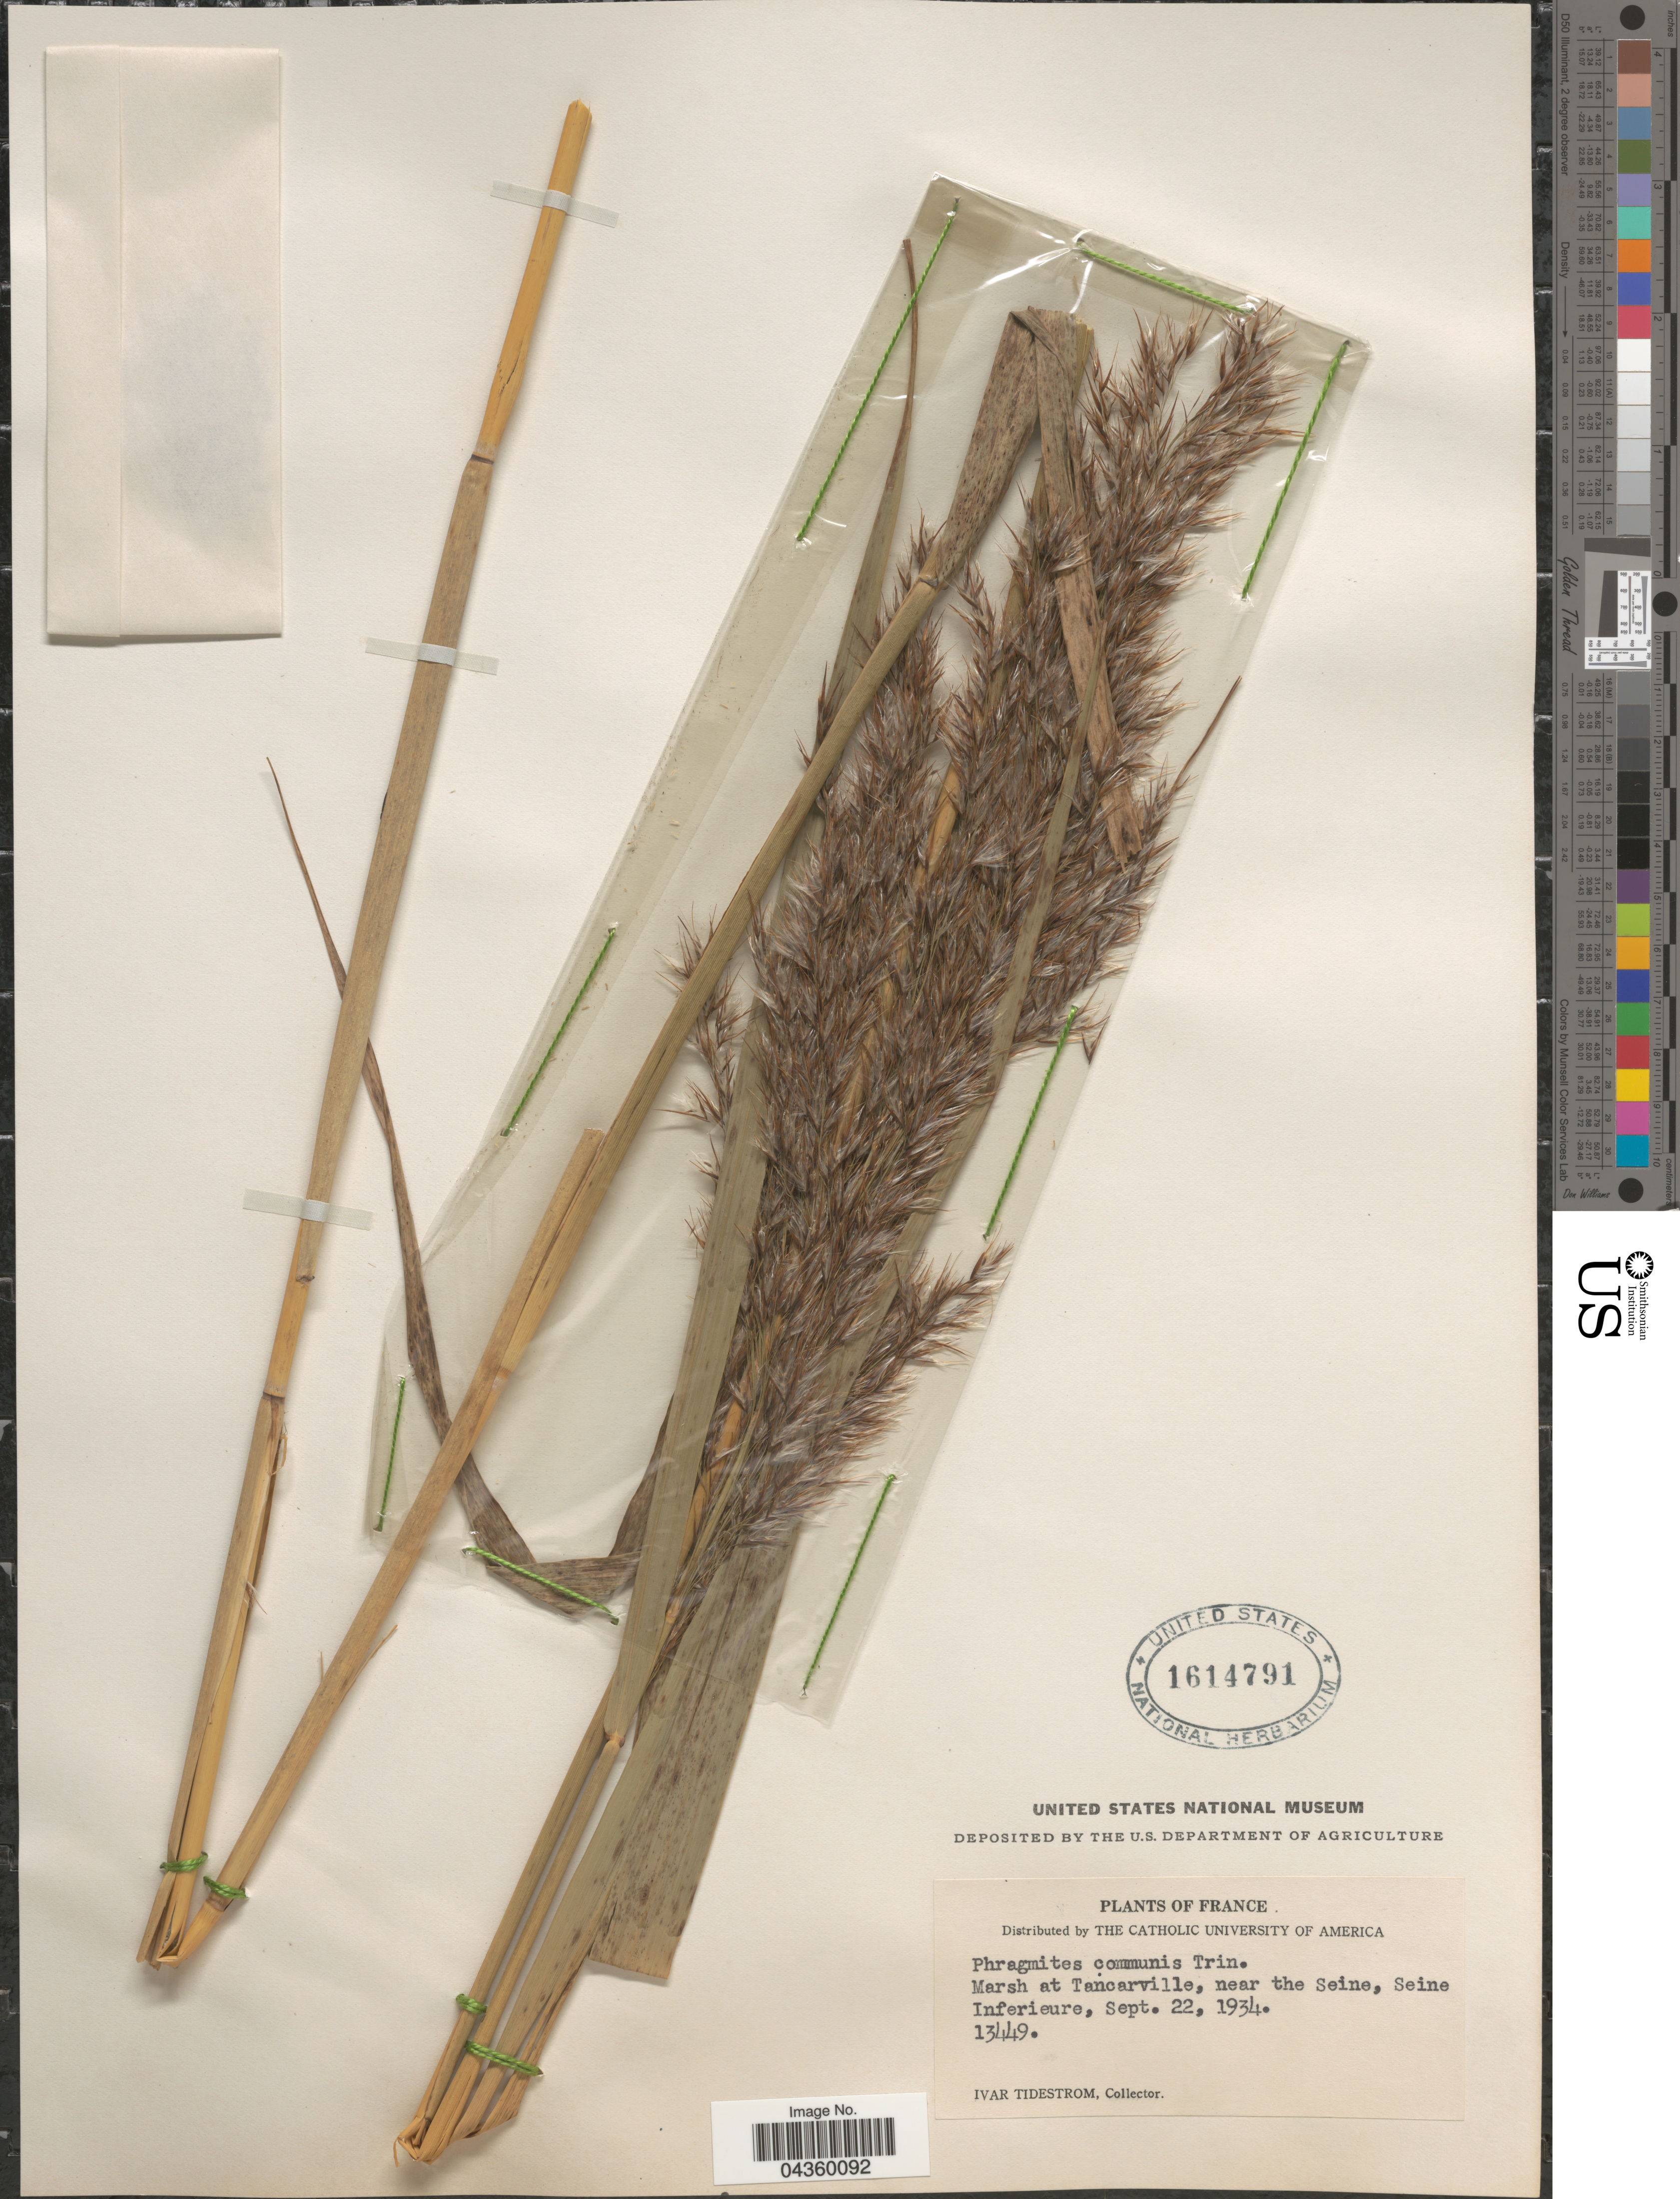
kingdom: Plantae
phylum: Tracheophyta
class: Liliopsida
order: Poales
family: Poaceae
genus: Phragmites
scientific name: Phragmites australis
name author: (Cav.) Trin. ex Steud.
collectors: I. F. Tidestrom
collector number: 13449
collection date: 1934-09-22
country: France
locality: Marsh at Tancarville, near the Seine, seine Inferieure.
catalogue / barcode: US 1614791